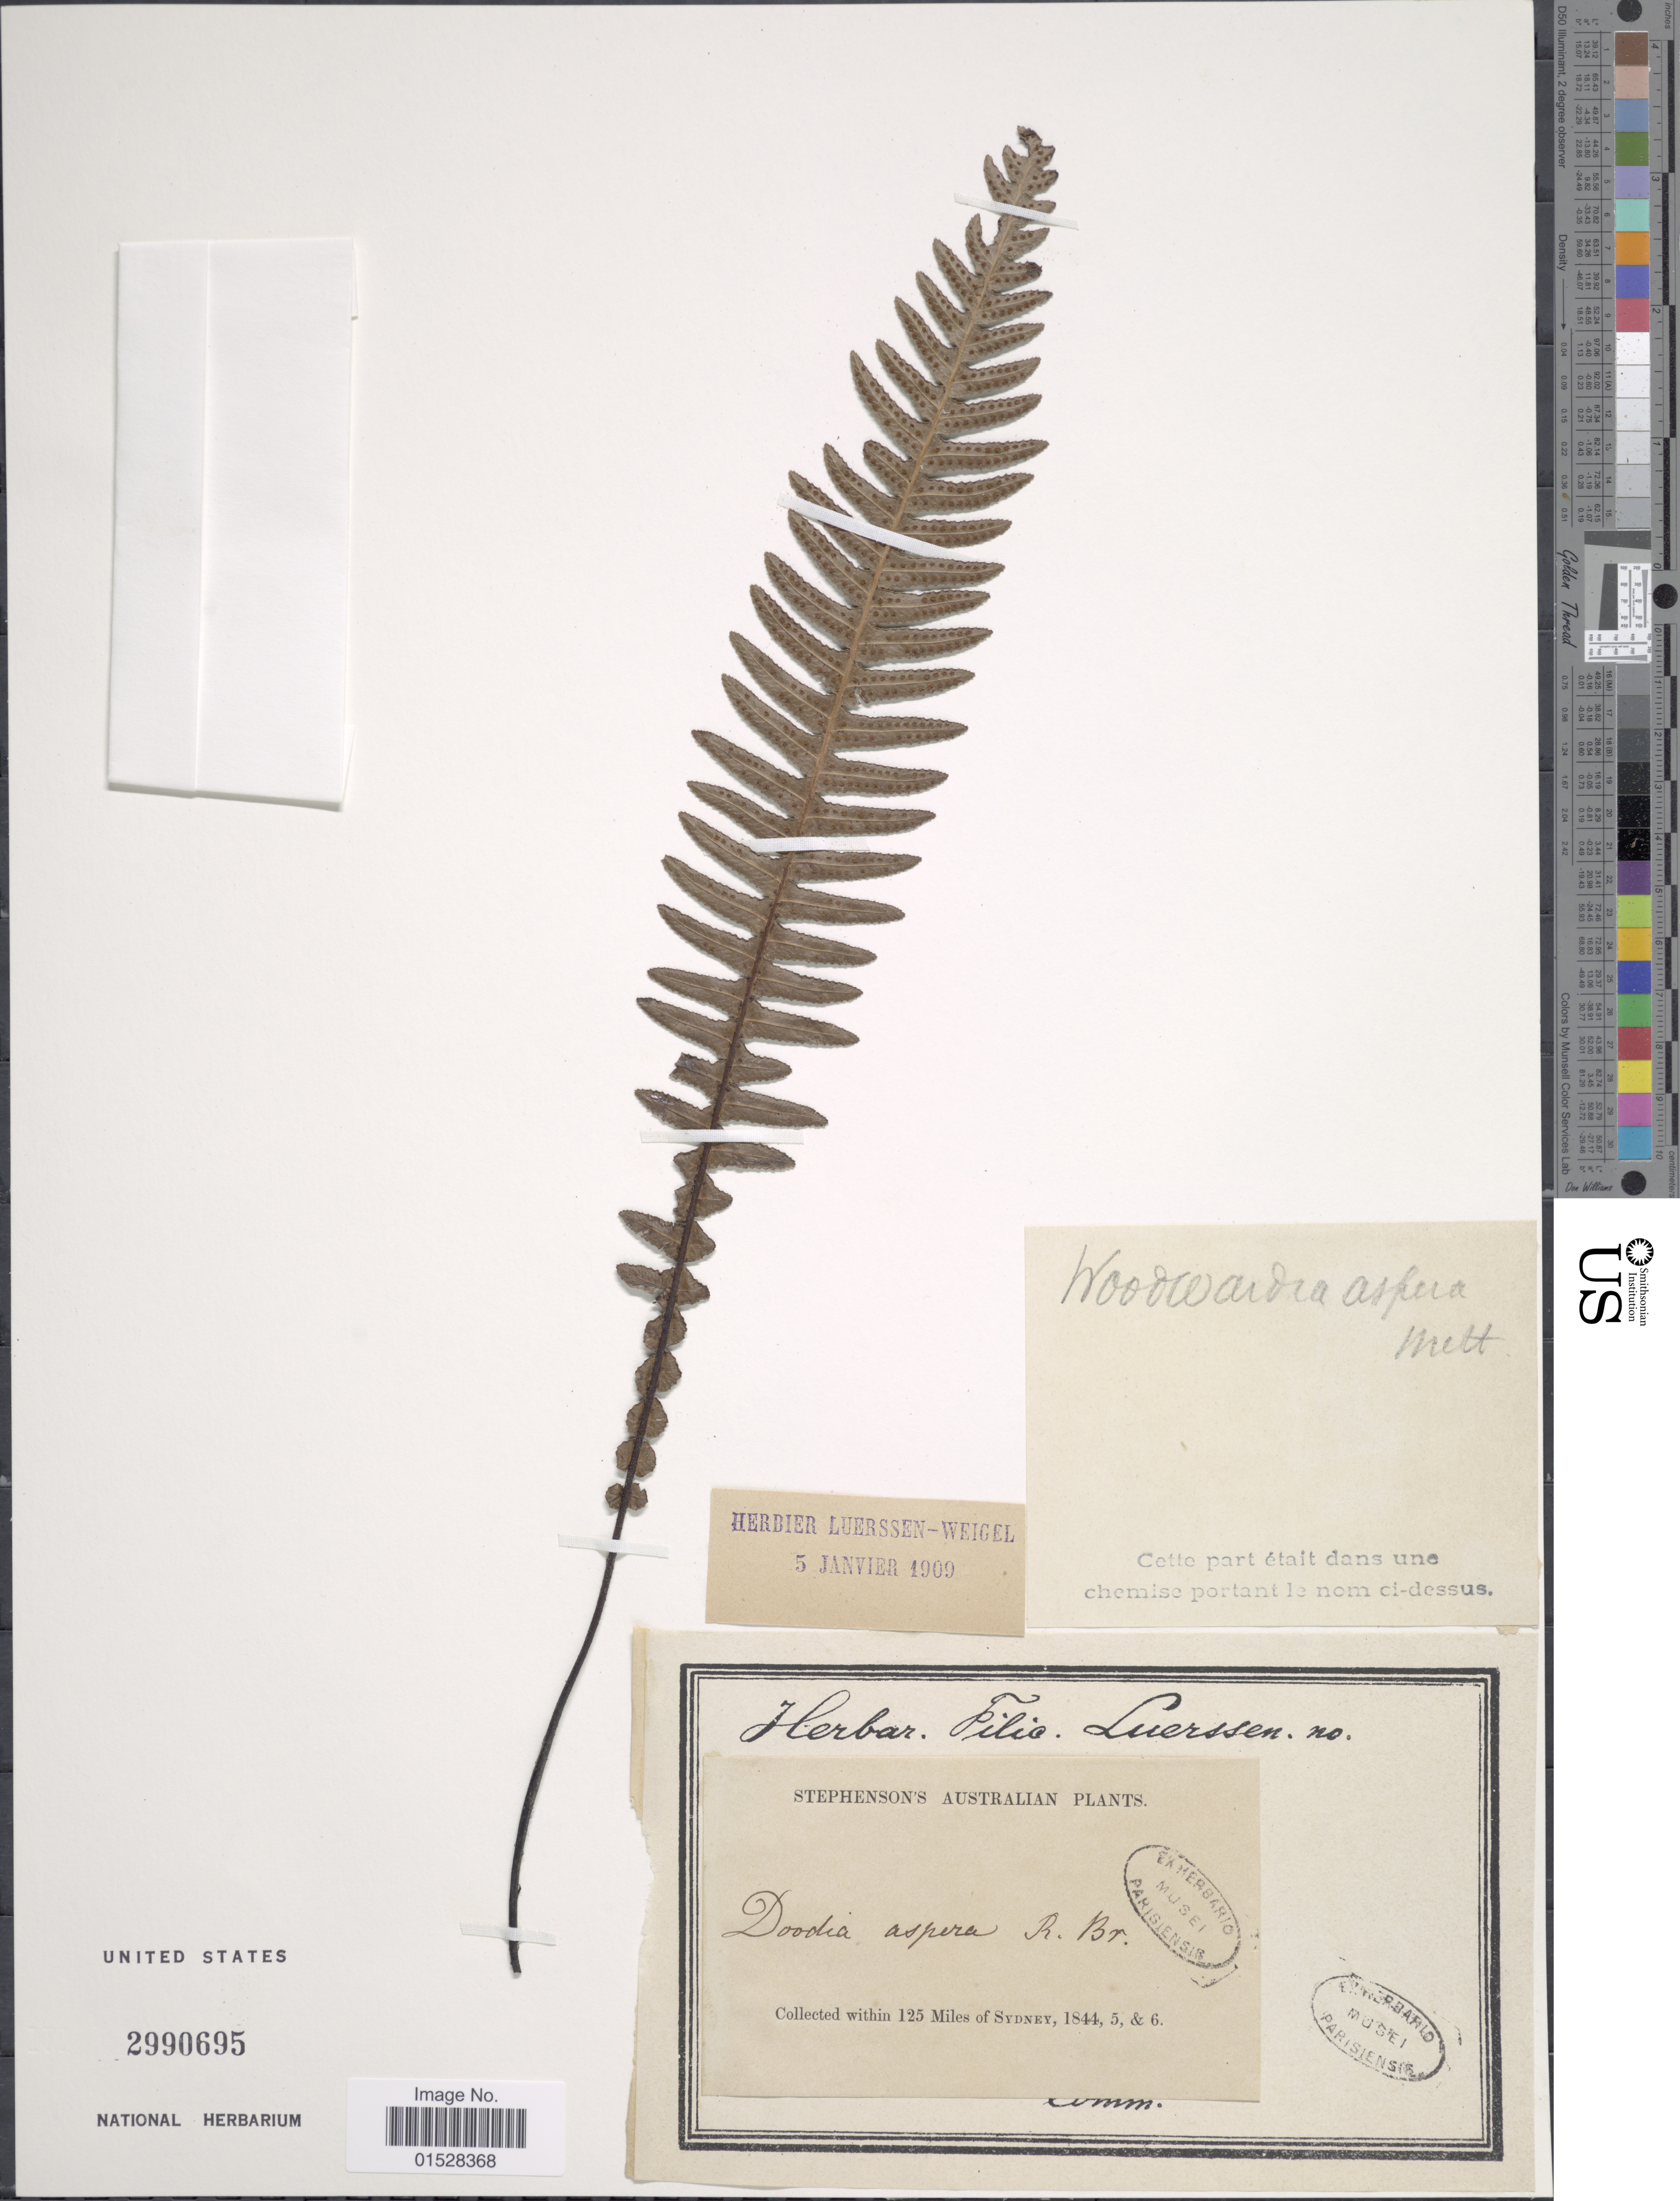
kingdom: Plantae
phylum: Tracheophyta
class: Polypodiopsida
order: Polypodiales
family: Blechnaceae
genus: Blechnum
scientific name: Blechnum neohollandicum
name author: Christenh.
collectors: -. Stephenson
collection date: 1844/1846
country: Australia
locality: Within 125 miles of Sydney.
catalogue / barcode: US 2990695